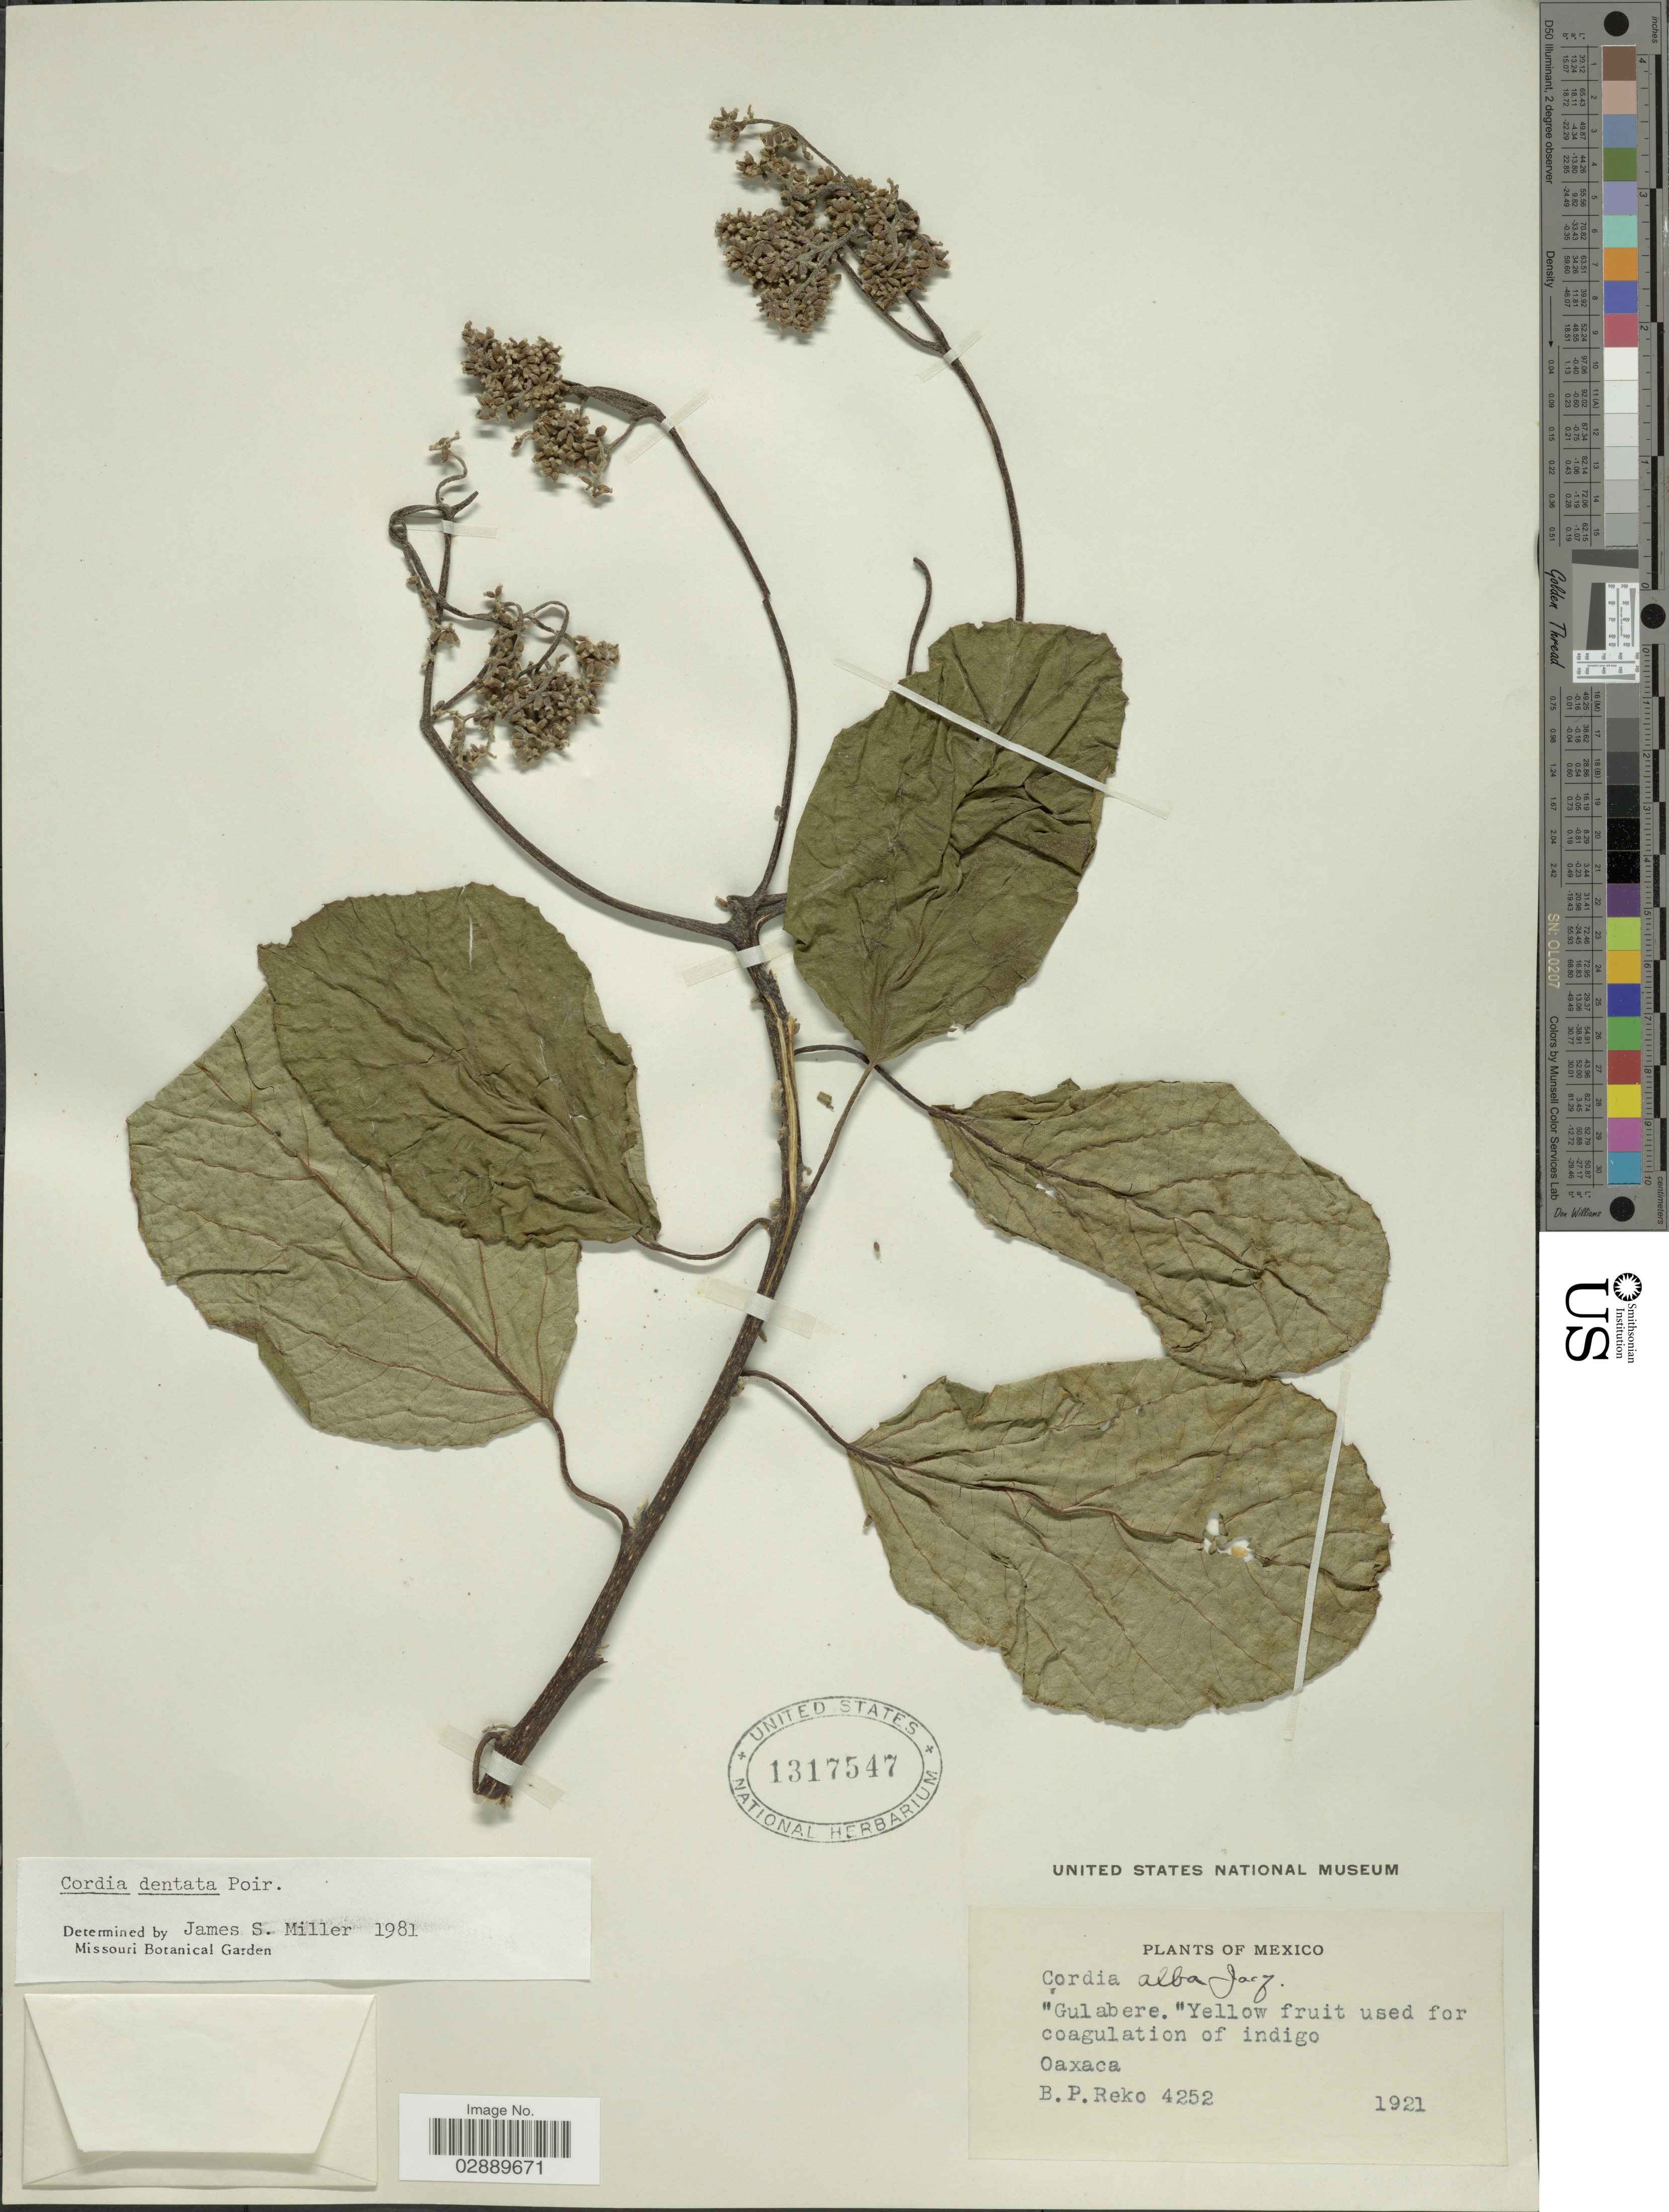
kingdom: Plantae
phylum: Tracheophyta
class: Magnoliopsida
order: Boraginales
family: Cordiaceae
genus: Cordia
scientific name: Cordia dentata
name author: Poir.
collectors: B. P. Reko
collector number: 4252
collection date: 1921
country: Mexico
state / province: Oaxaca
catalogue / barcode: US 1317547